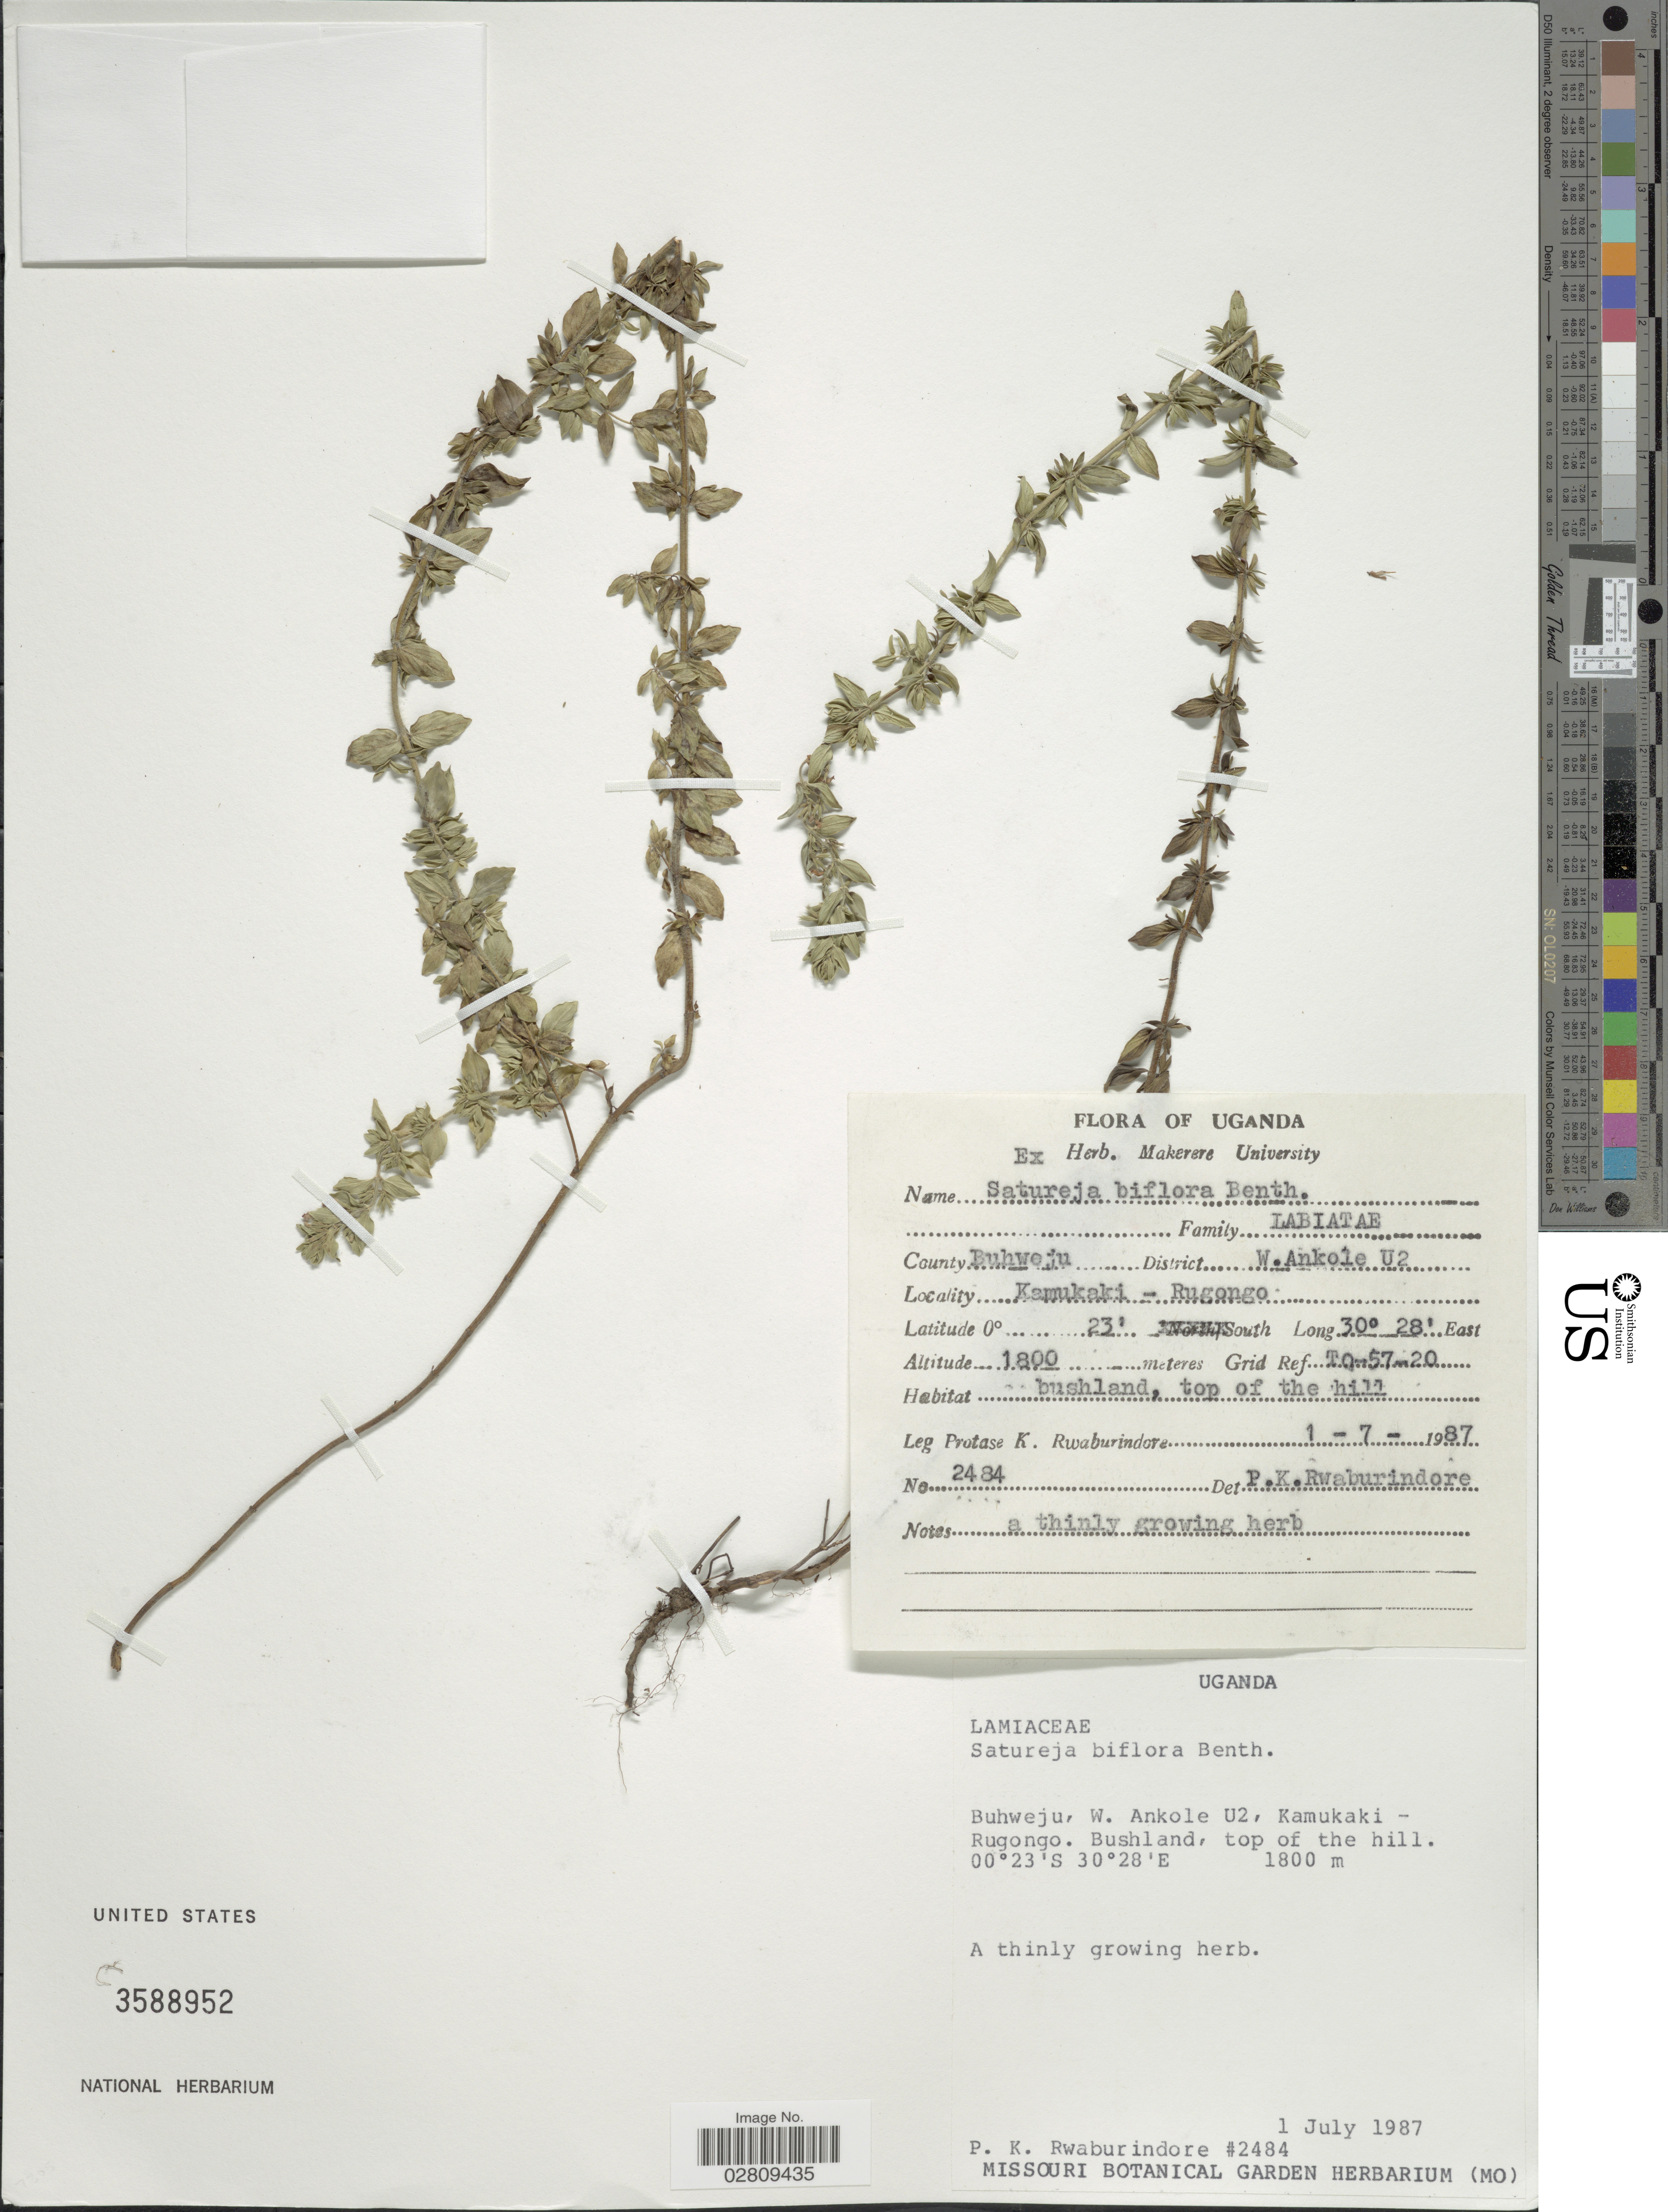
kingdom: Plantae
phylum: Tracheophyta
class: Magnoliopsida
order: Lamiales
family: Lamiaceae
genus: Satureja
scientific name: Satureja biflora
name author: (Buch.-Ham. ex D. Don) Briq.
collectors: P. Rwaburindore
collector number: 2484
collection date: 1987-07-01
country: Uganda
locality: Buhweju, W. Ankole U2, Kamukaki - Rugongo. Grid Ref. TQ-57-20.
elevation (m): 1800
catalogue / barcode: US 3588952